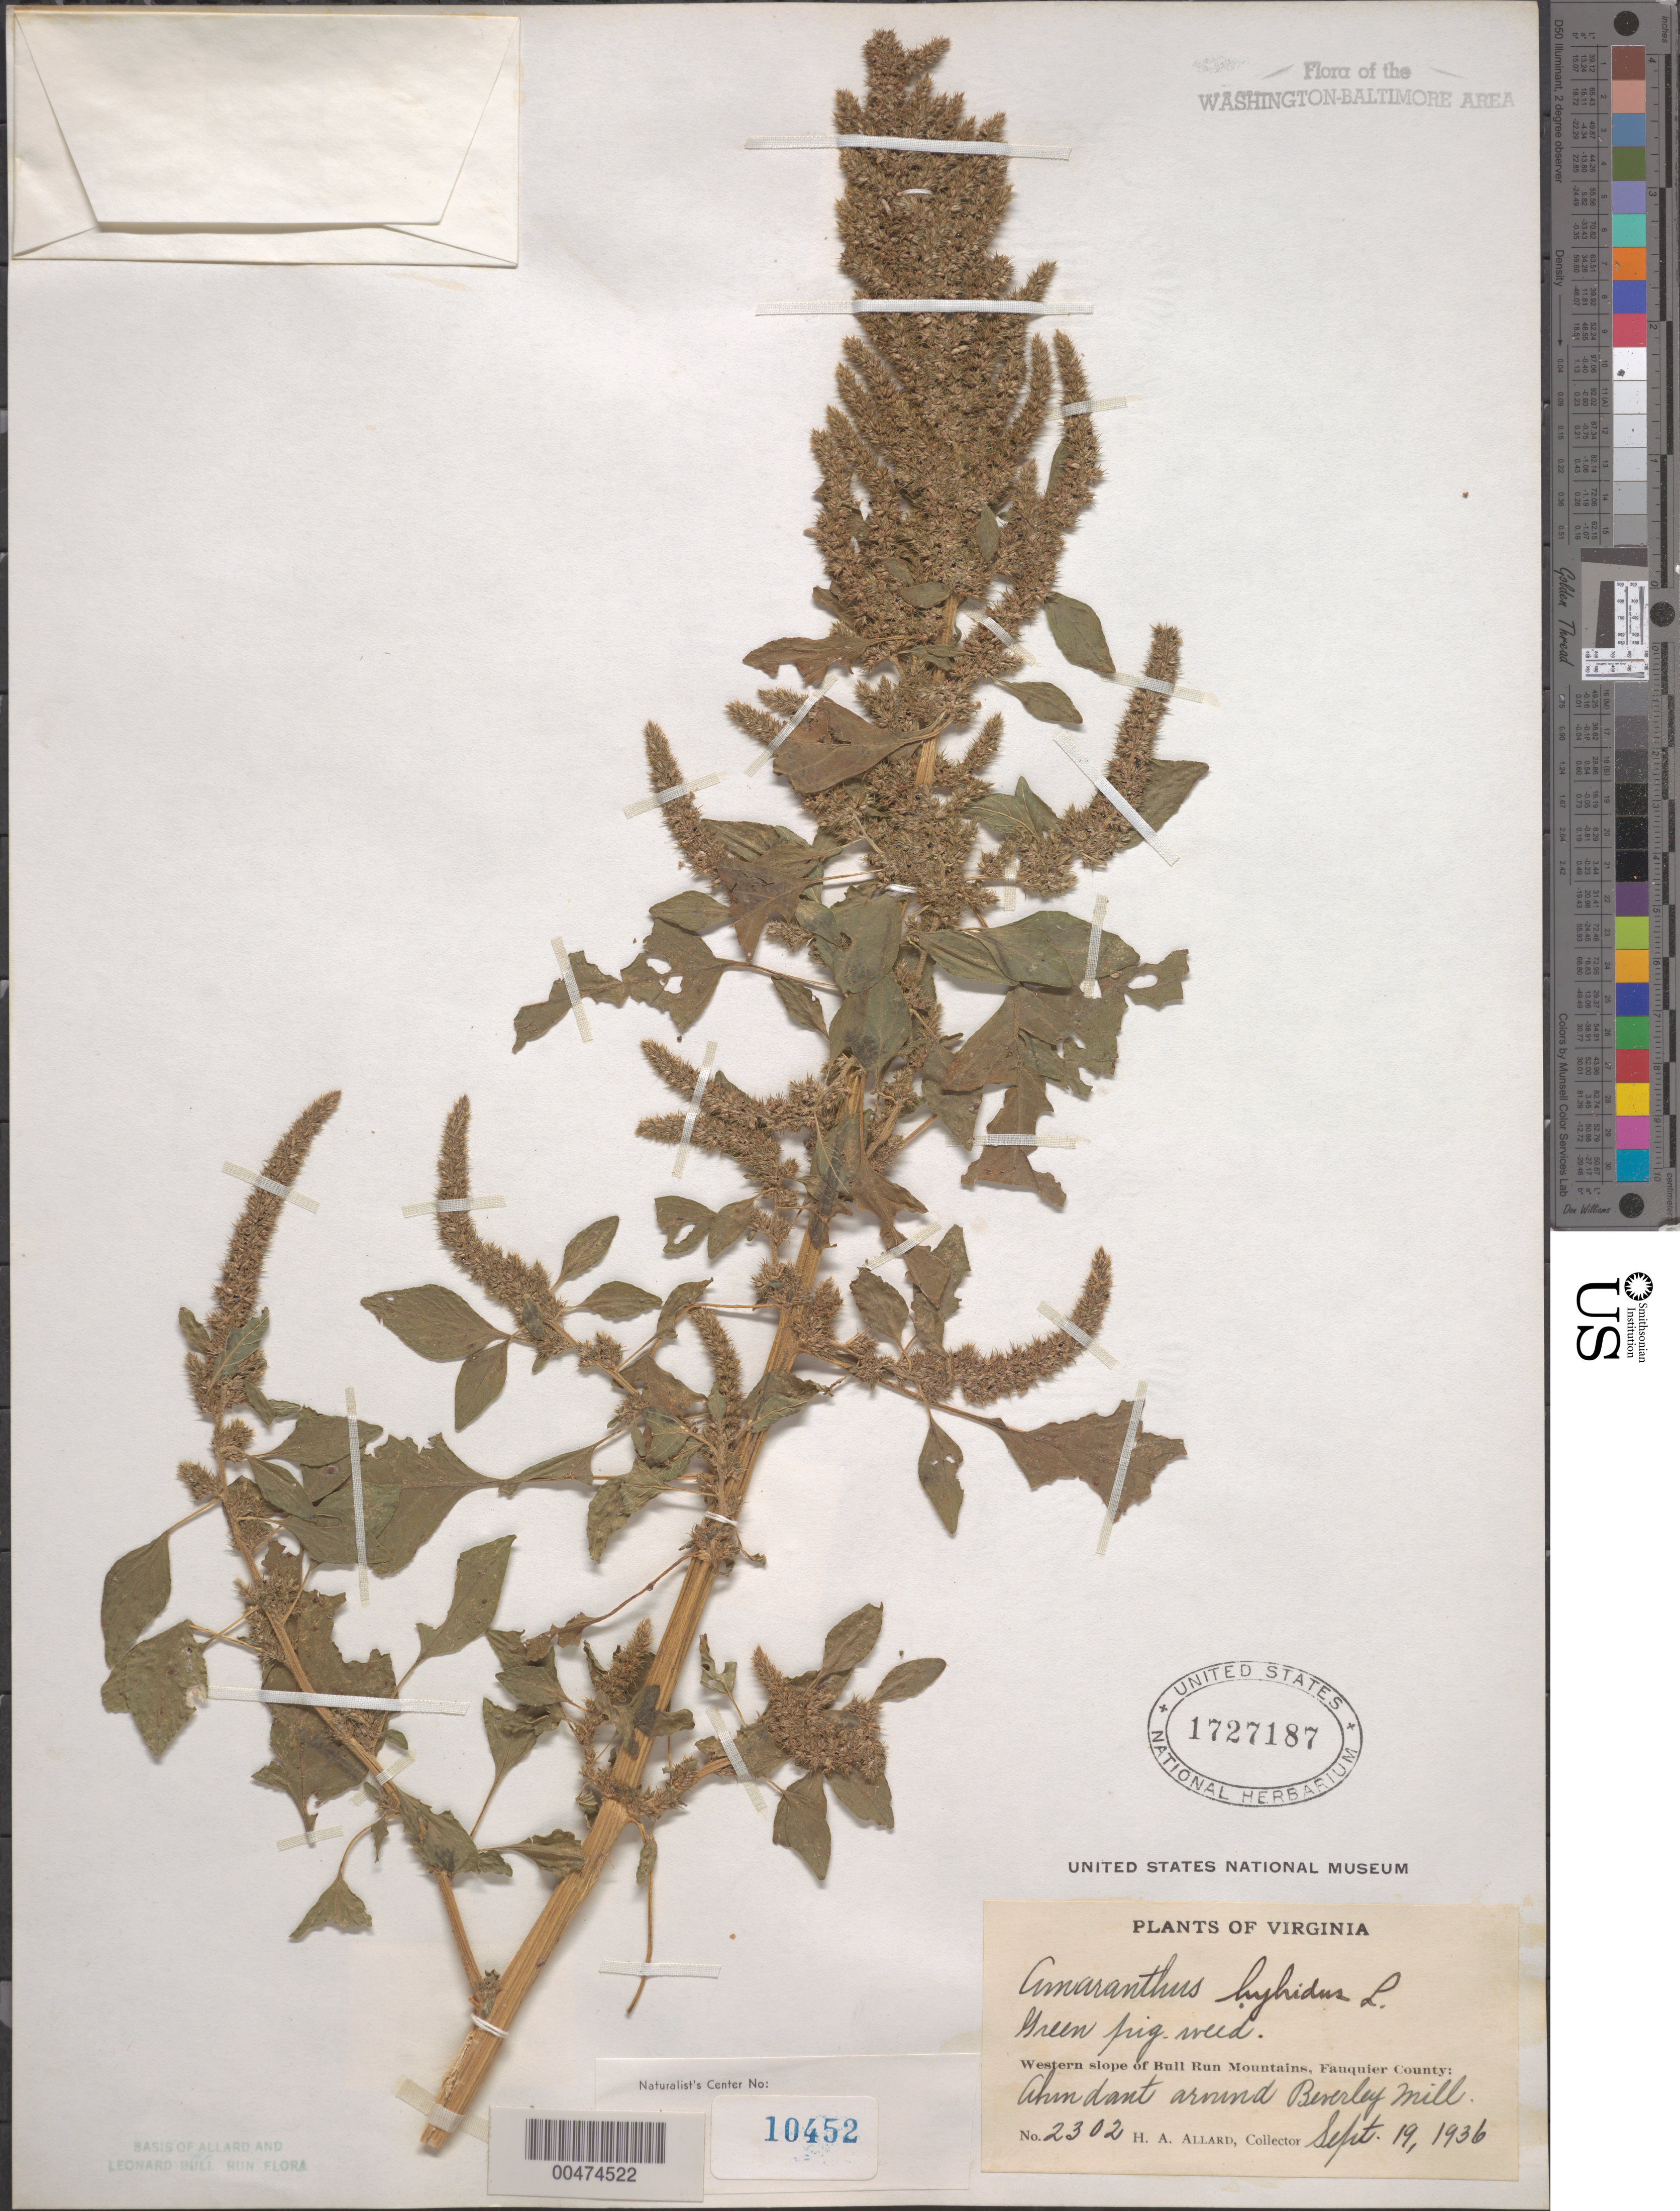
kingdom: Plantae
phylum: Tracheophyta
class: Magnoliopsida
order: Caryophyllales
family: Amaranthaceae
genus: Amaranthus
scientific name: Amaranthus hybridus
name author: L.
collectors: H. A. Allard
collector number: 2302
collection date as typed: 19 Sep 1936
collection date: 1936-09-19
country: United States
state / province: Virginia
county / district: Fauquier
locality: around Beverley, west slope of Bull Run Mts. Bull Run Mts.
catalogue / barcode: US 1727187